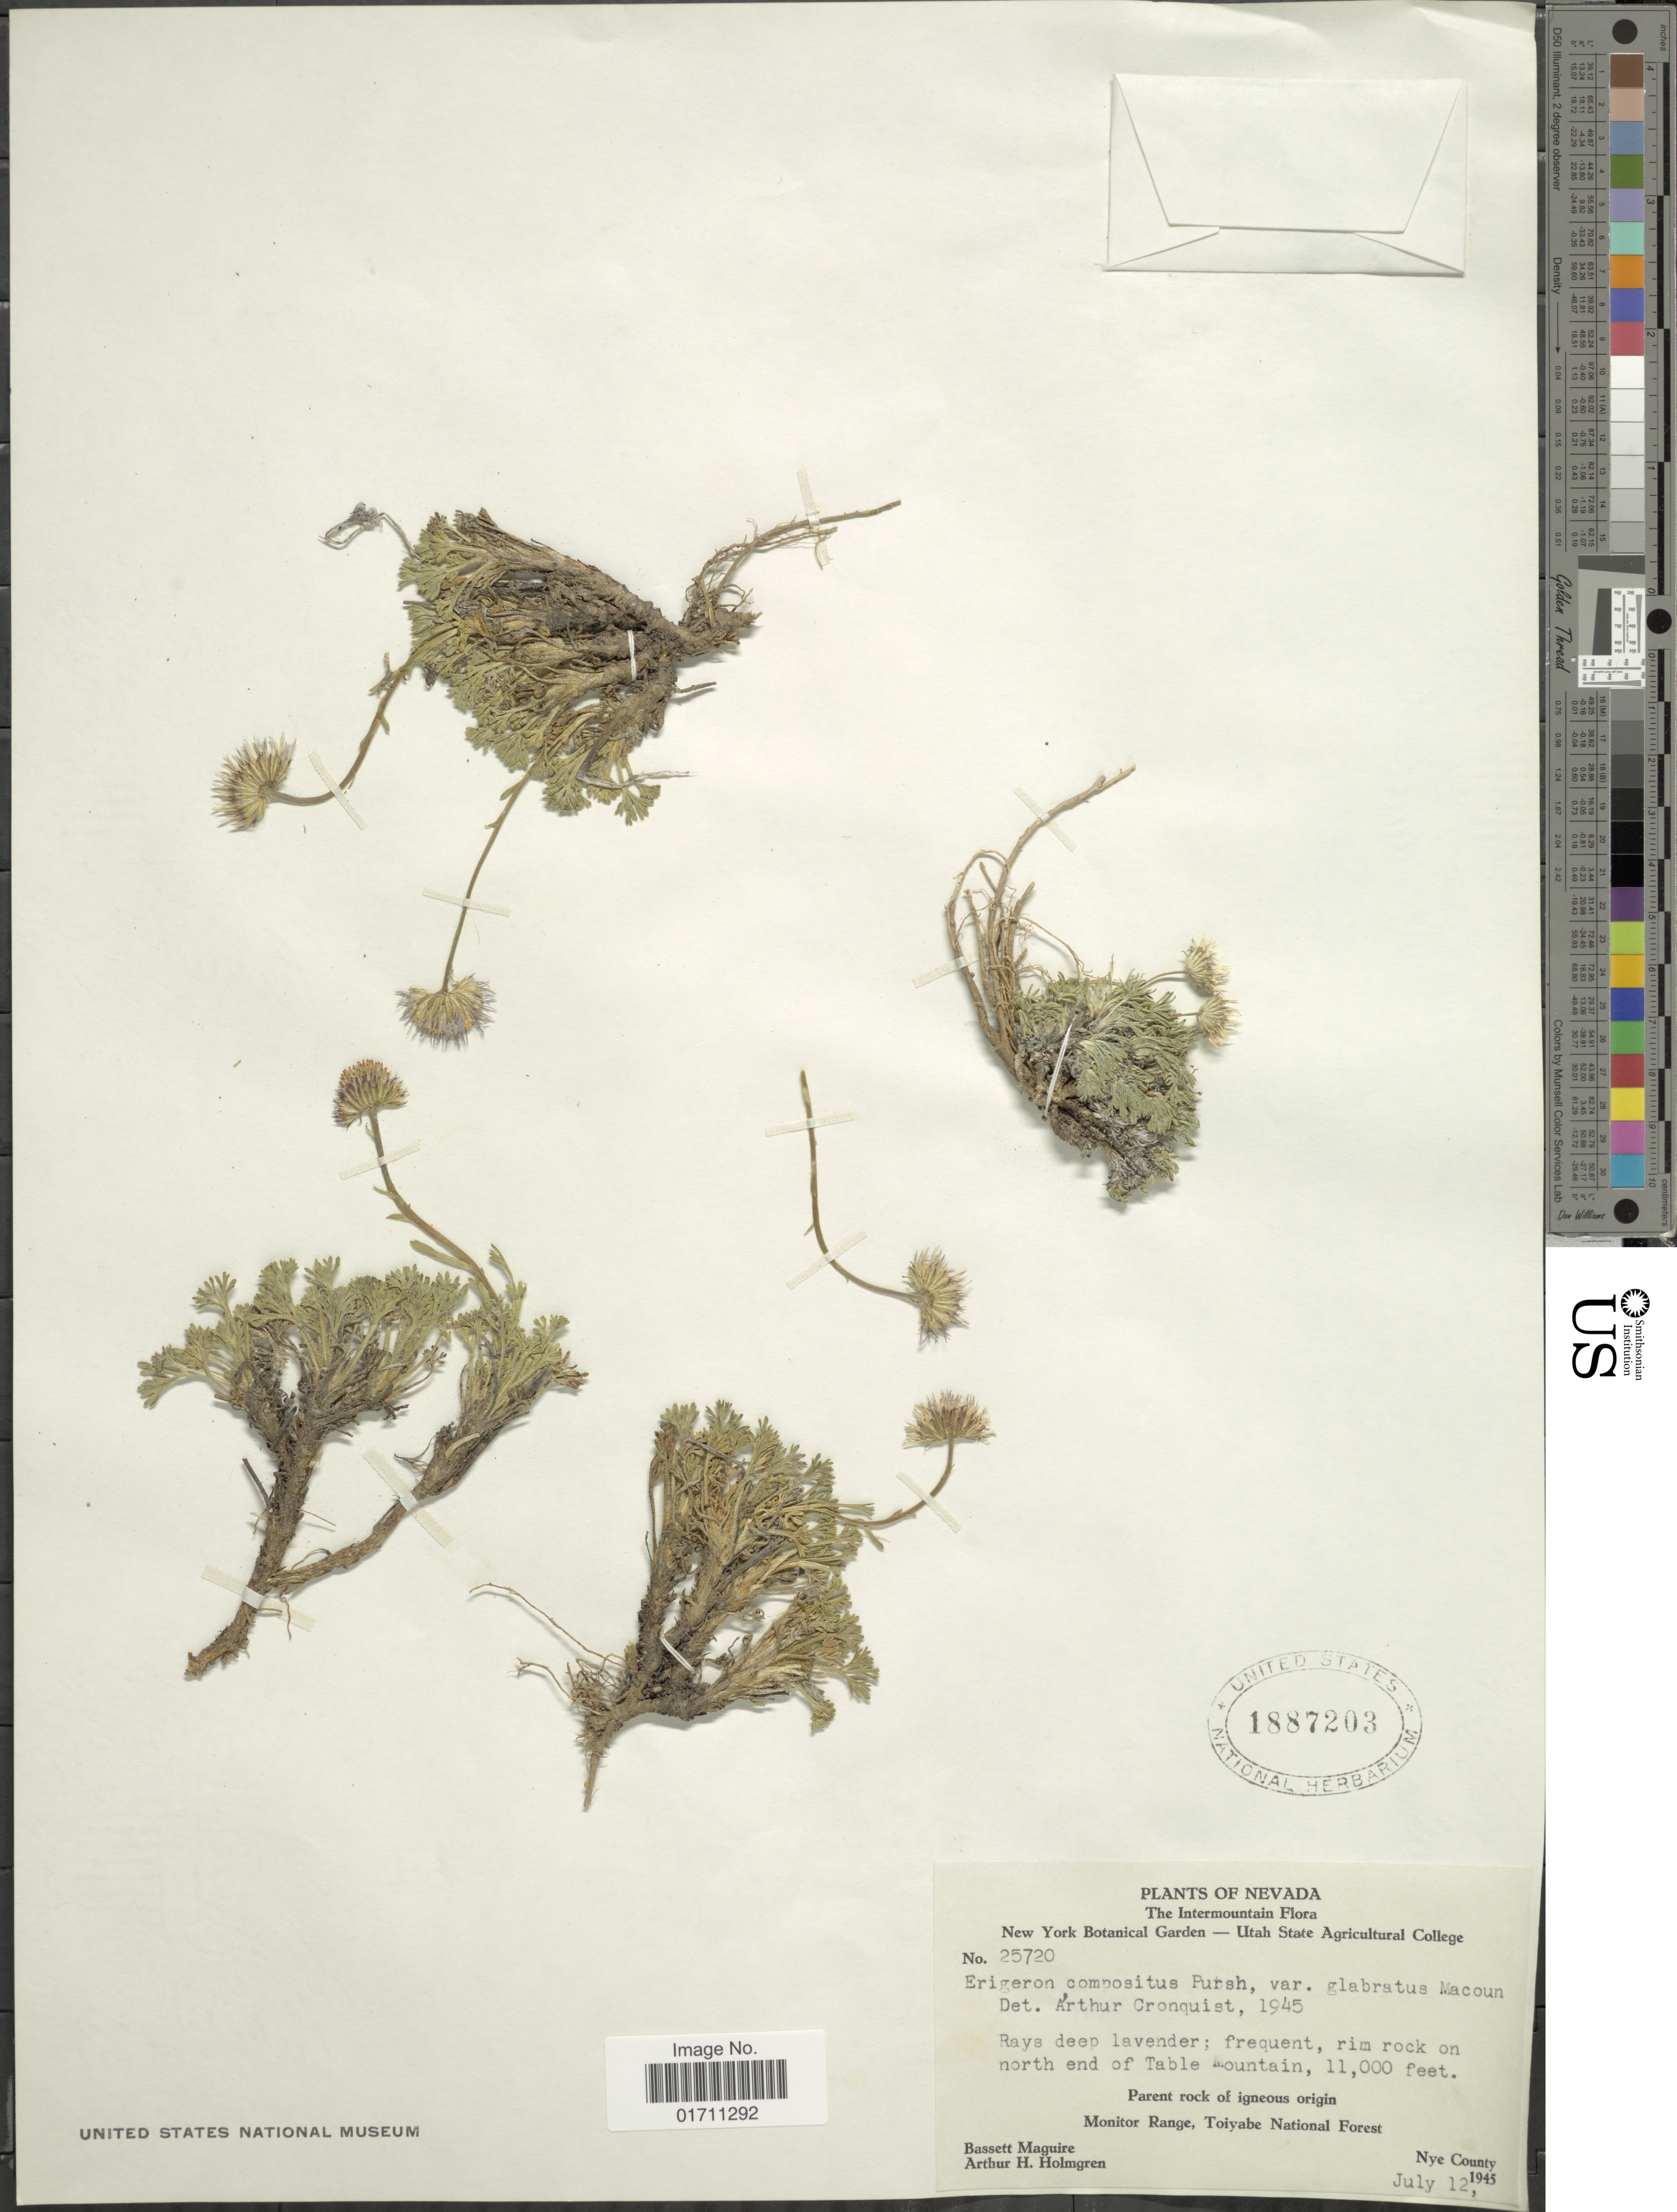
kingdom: Plantae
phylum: Tracheophyta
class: Magnoliopsida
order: Asterales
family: Asteraceae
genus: Erigeron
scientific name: Erigeron compositus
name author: Pursh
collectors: B. Maguire & A. H. Holmgren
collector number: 25720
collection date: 1945-07-12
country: United States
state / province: Nevada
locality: The Inetrmountain, frequent, rim rock on north end of Table Mountain, Parent rock of igneous origin, Monitor Range, Toiyabe National Forest, Nye County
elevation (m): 3353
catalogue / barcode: US 1887203